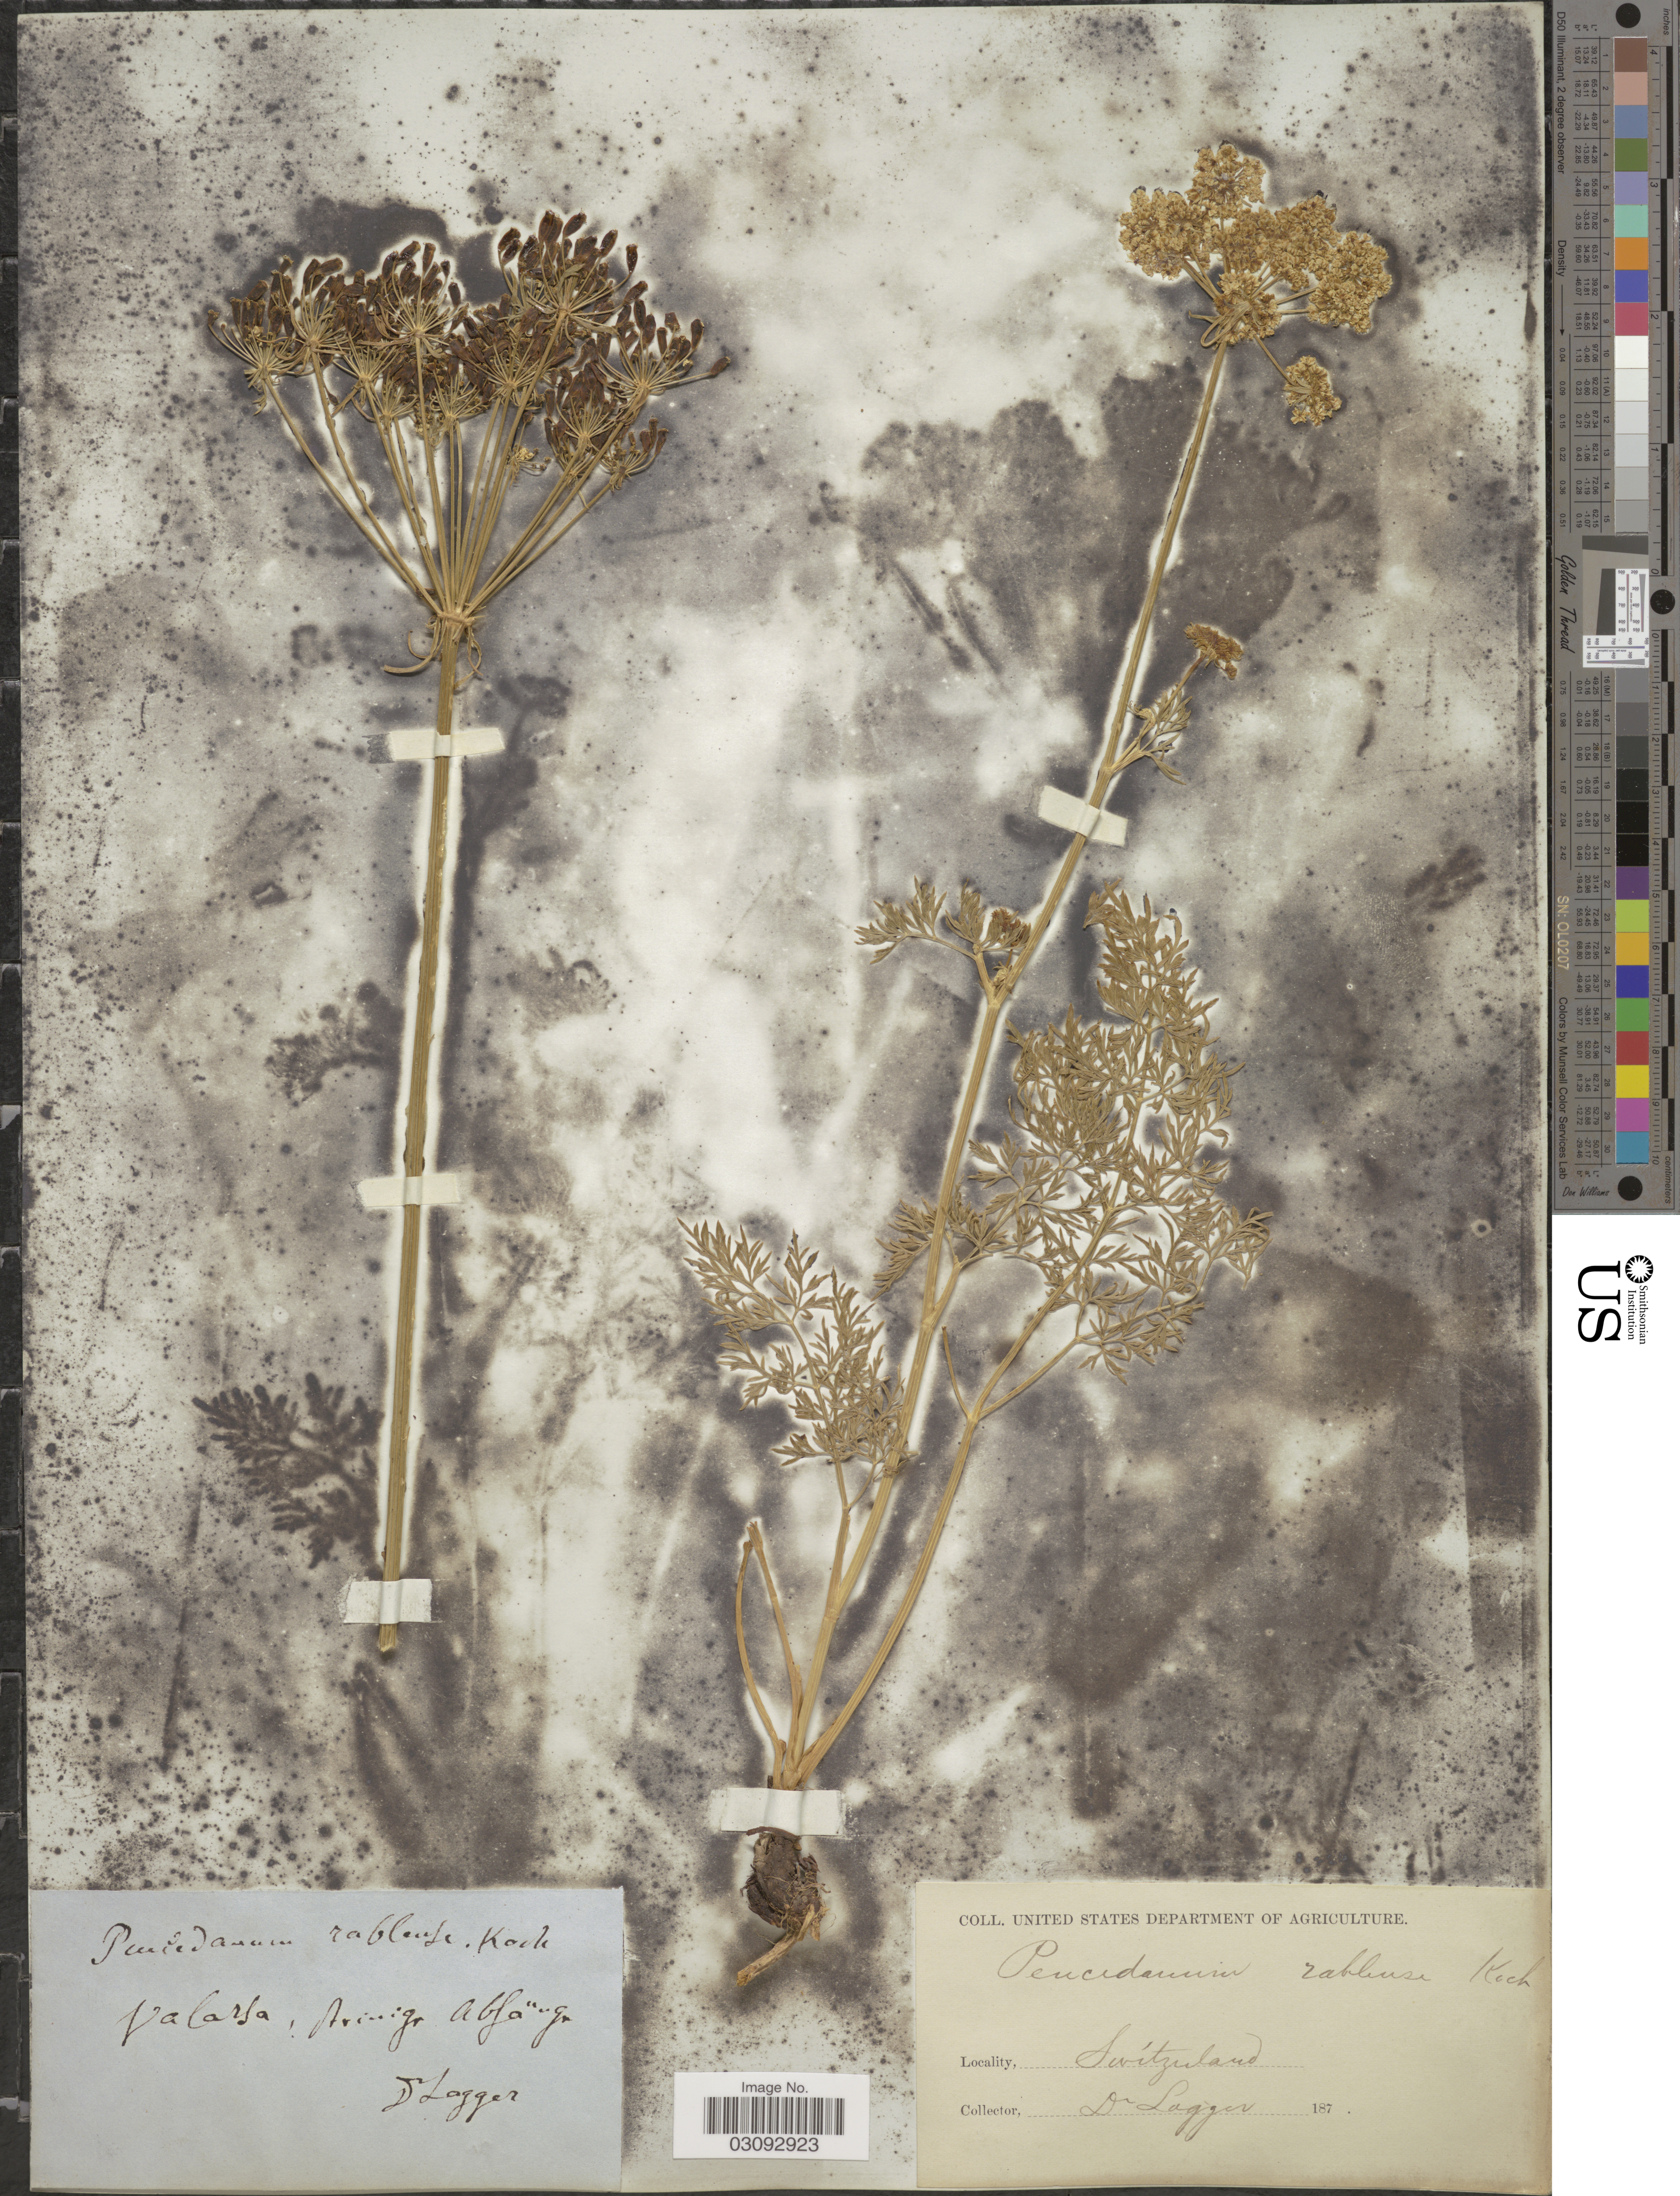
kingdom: Plantae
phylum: Tracheophyta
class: Magnoliopsida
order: Apiales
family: Apiaceae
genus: Peucedanum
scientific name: Peucedanum rablense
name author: W.D.J. Koch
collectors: F. J. Lagger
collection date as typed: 187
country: Italy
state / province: Trentino-Alto Adige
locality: Valarsa (Vallarsa). Switzerland.